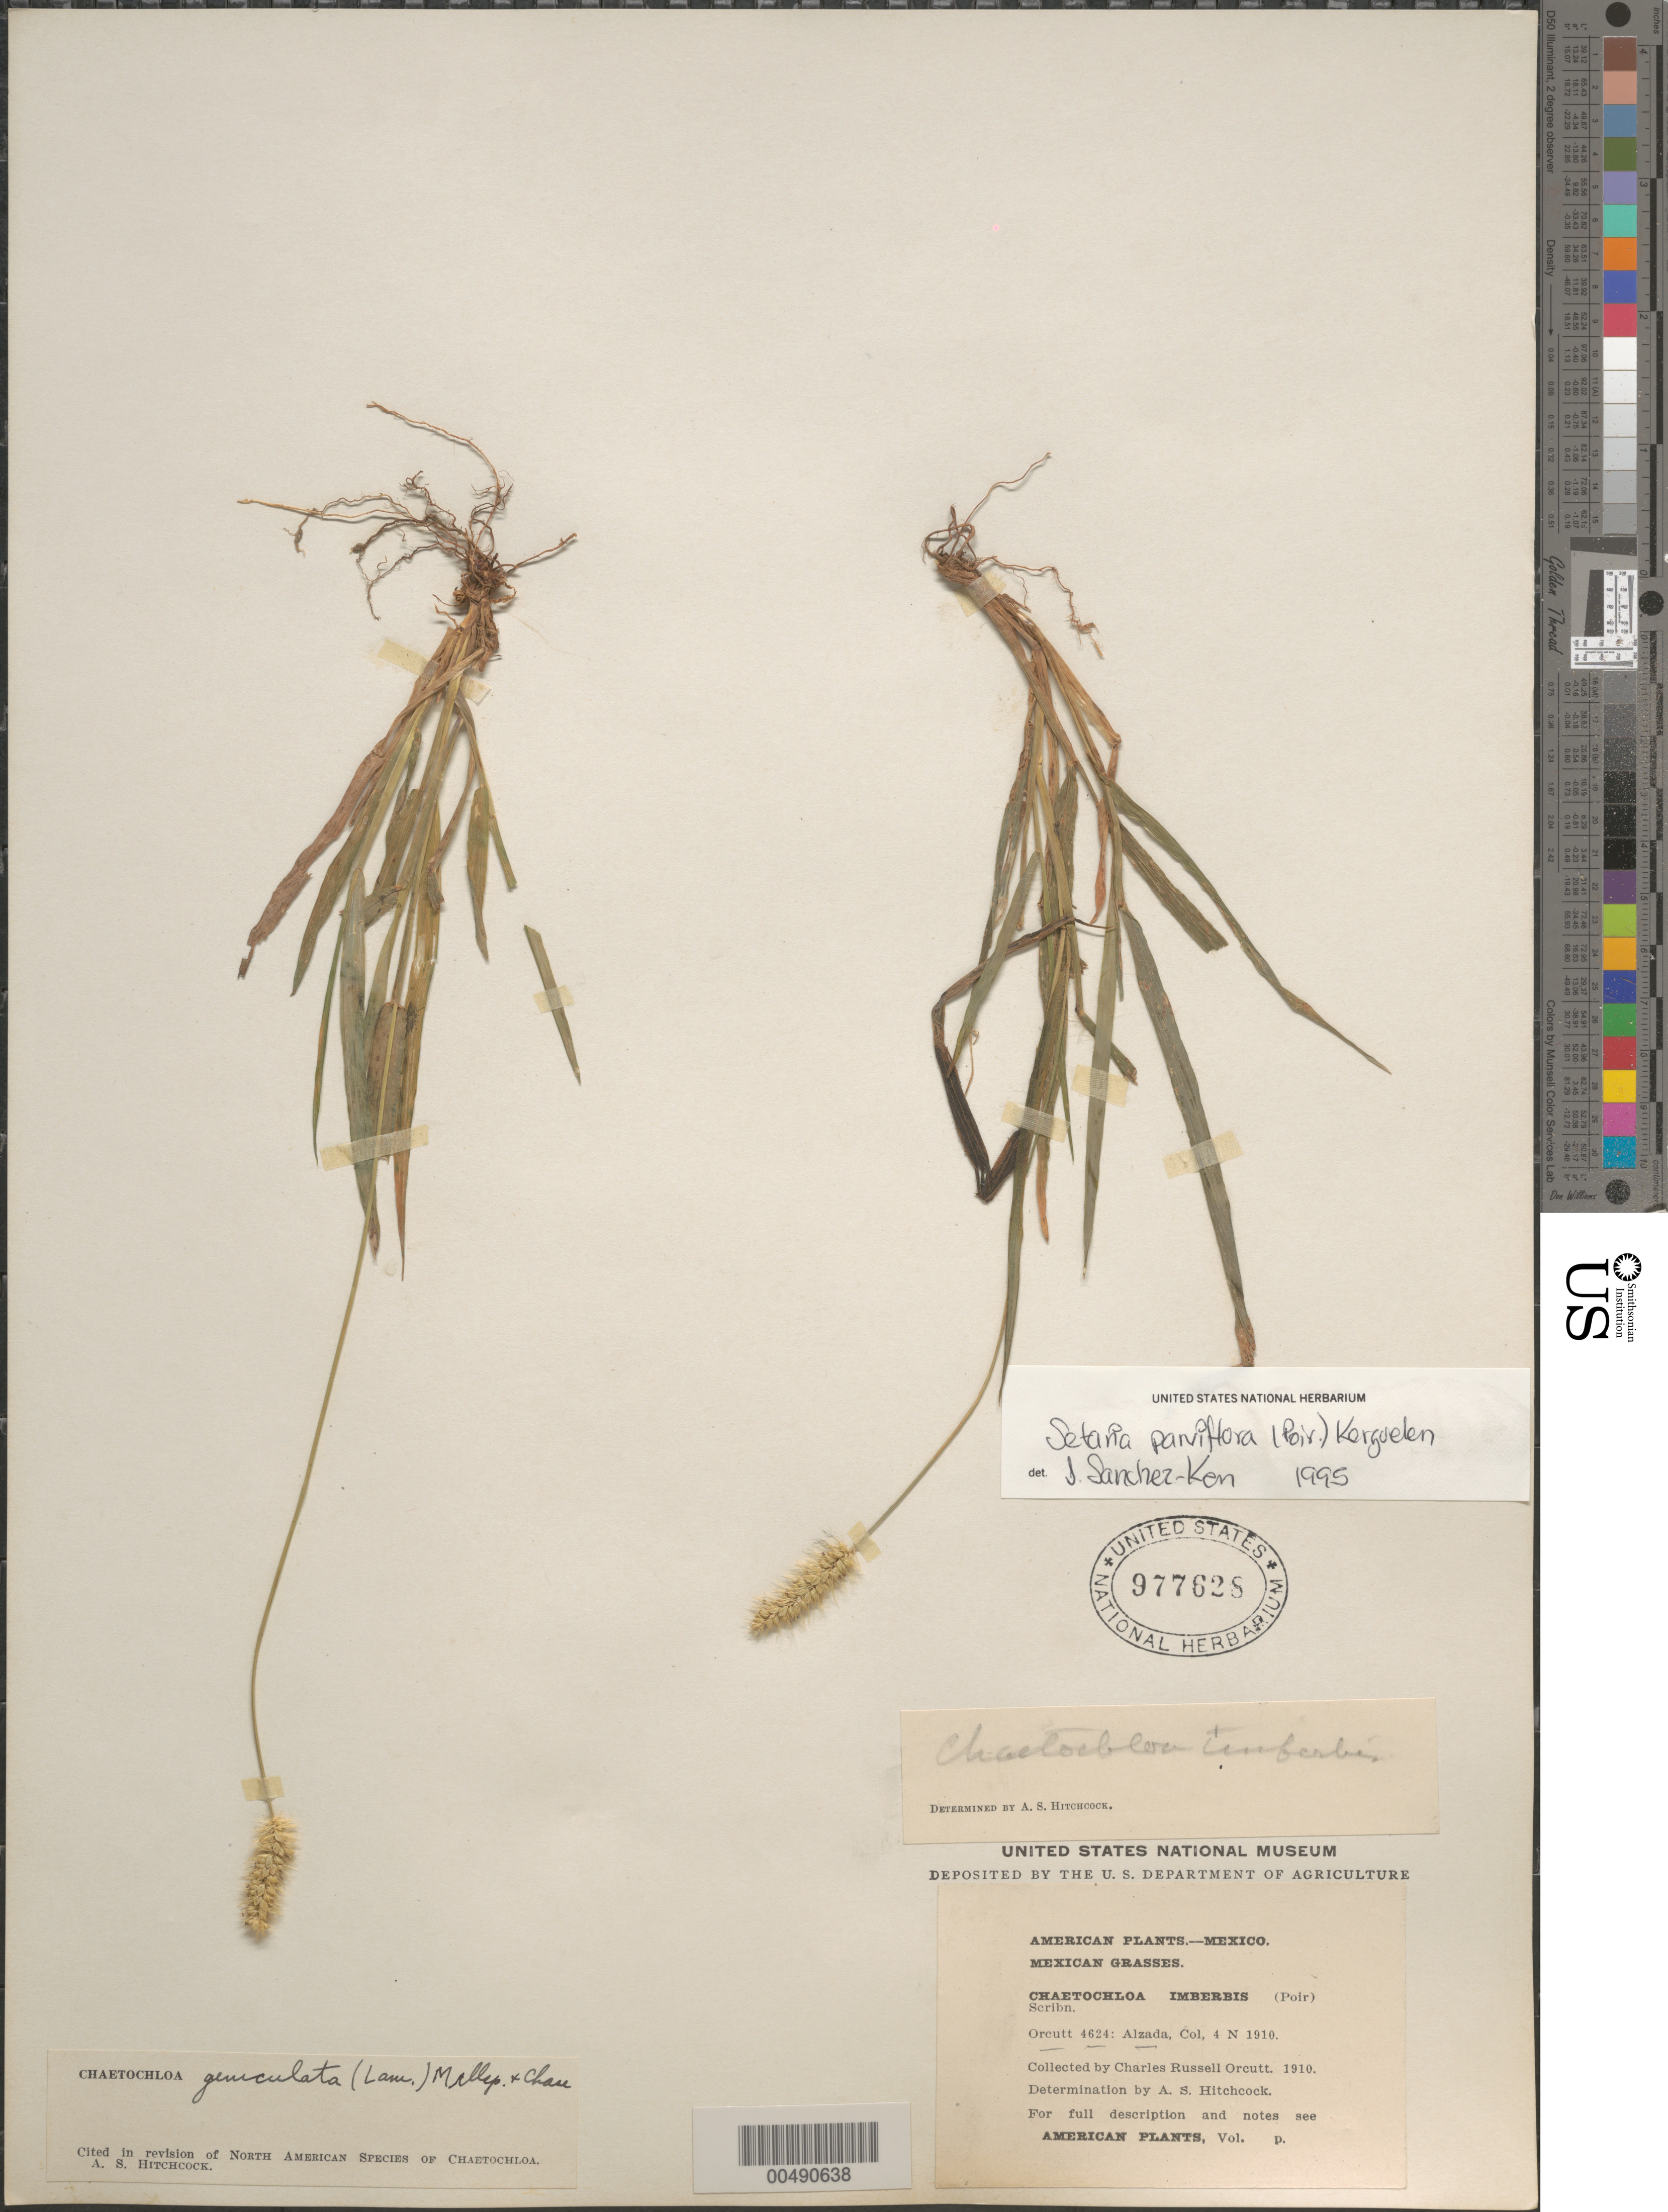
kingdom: Plantae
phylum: Tracheophyta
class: Liliopsida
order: Poales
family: Poaceae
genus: Setaria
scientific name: Setaria parviflora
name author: (Poir.) Kerguélen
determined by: Sánchez-Ken, J. G.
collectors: C. R. Orcutt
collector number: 4624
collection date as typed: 4 Nov 1910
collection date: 1910-11-04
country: Mexico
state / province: Colima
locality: Alzada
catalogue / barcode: US 977628